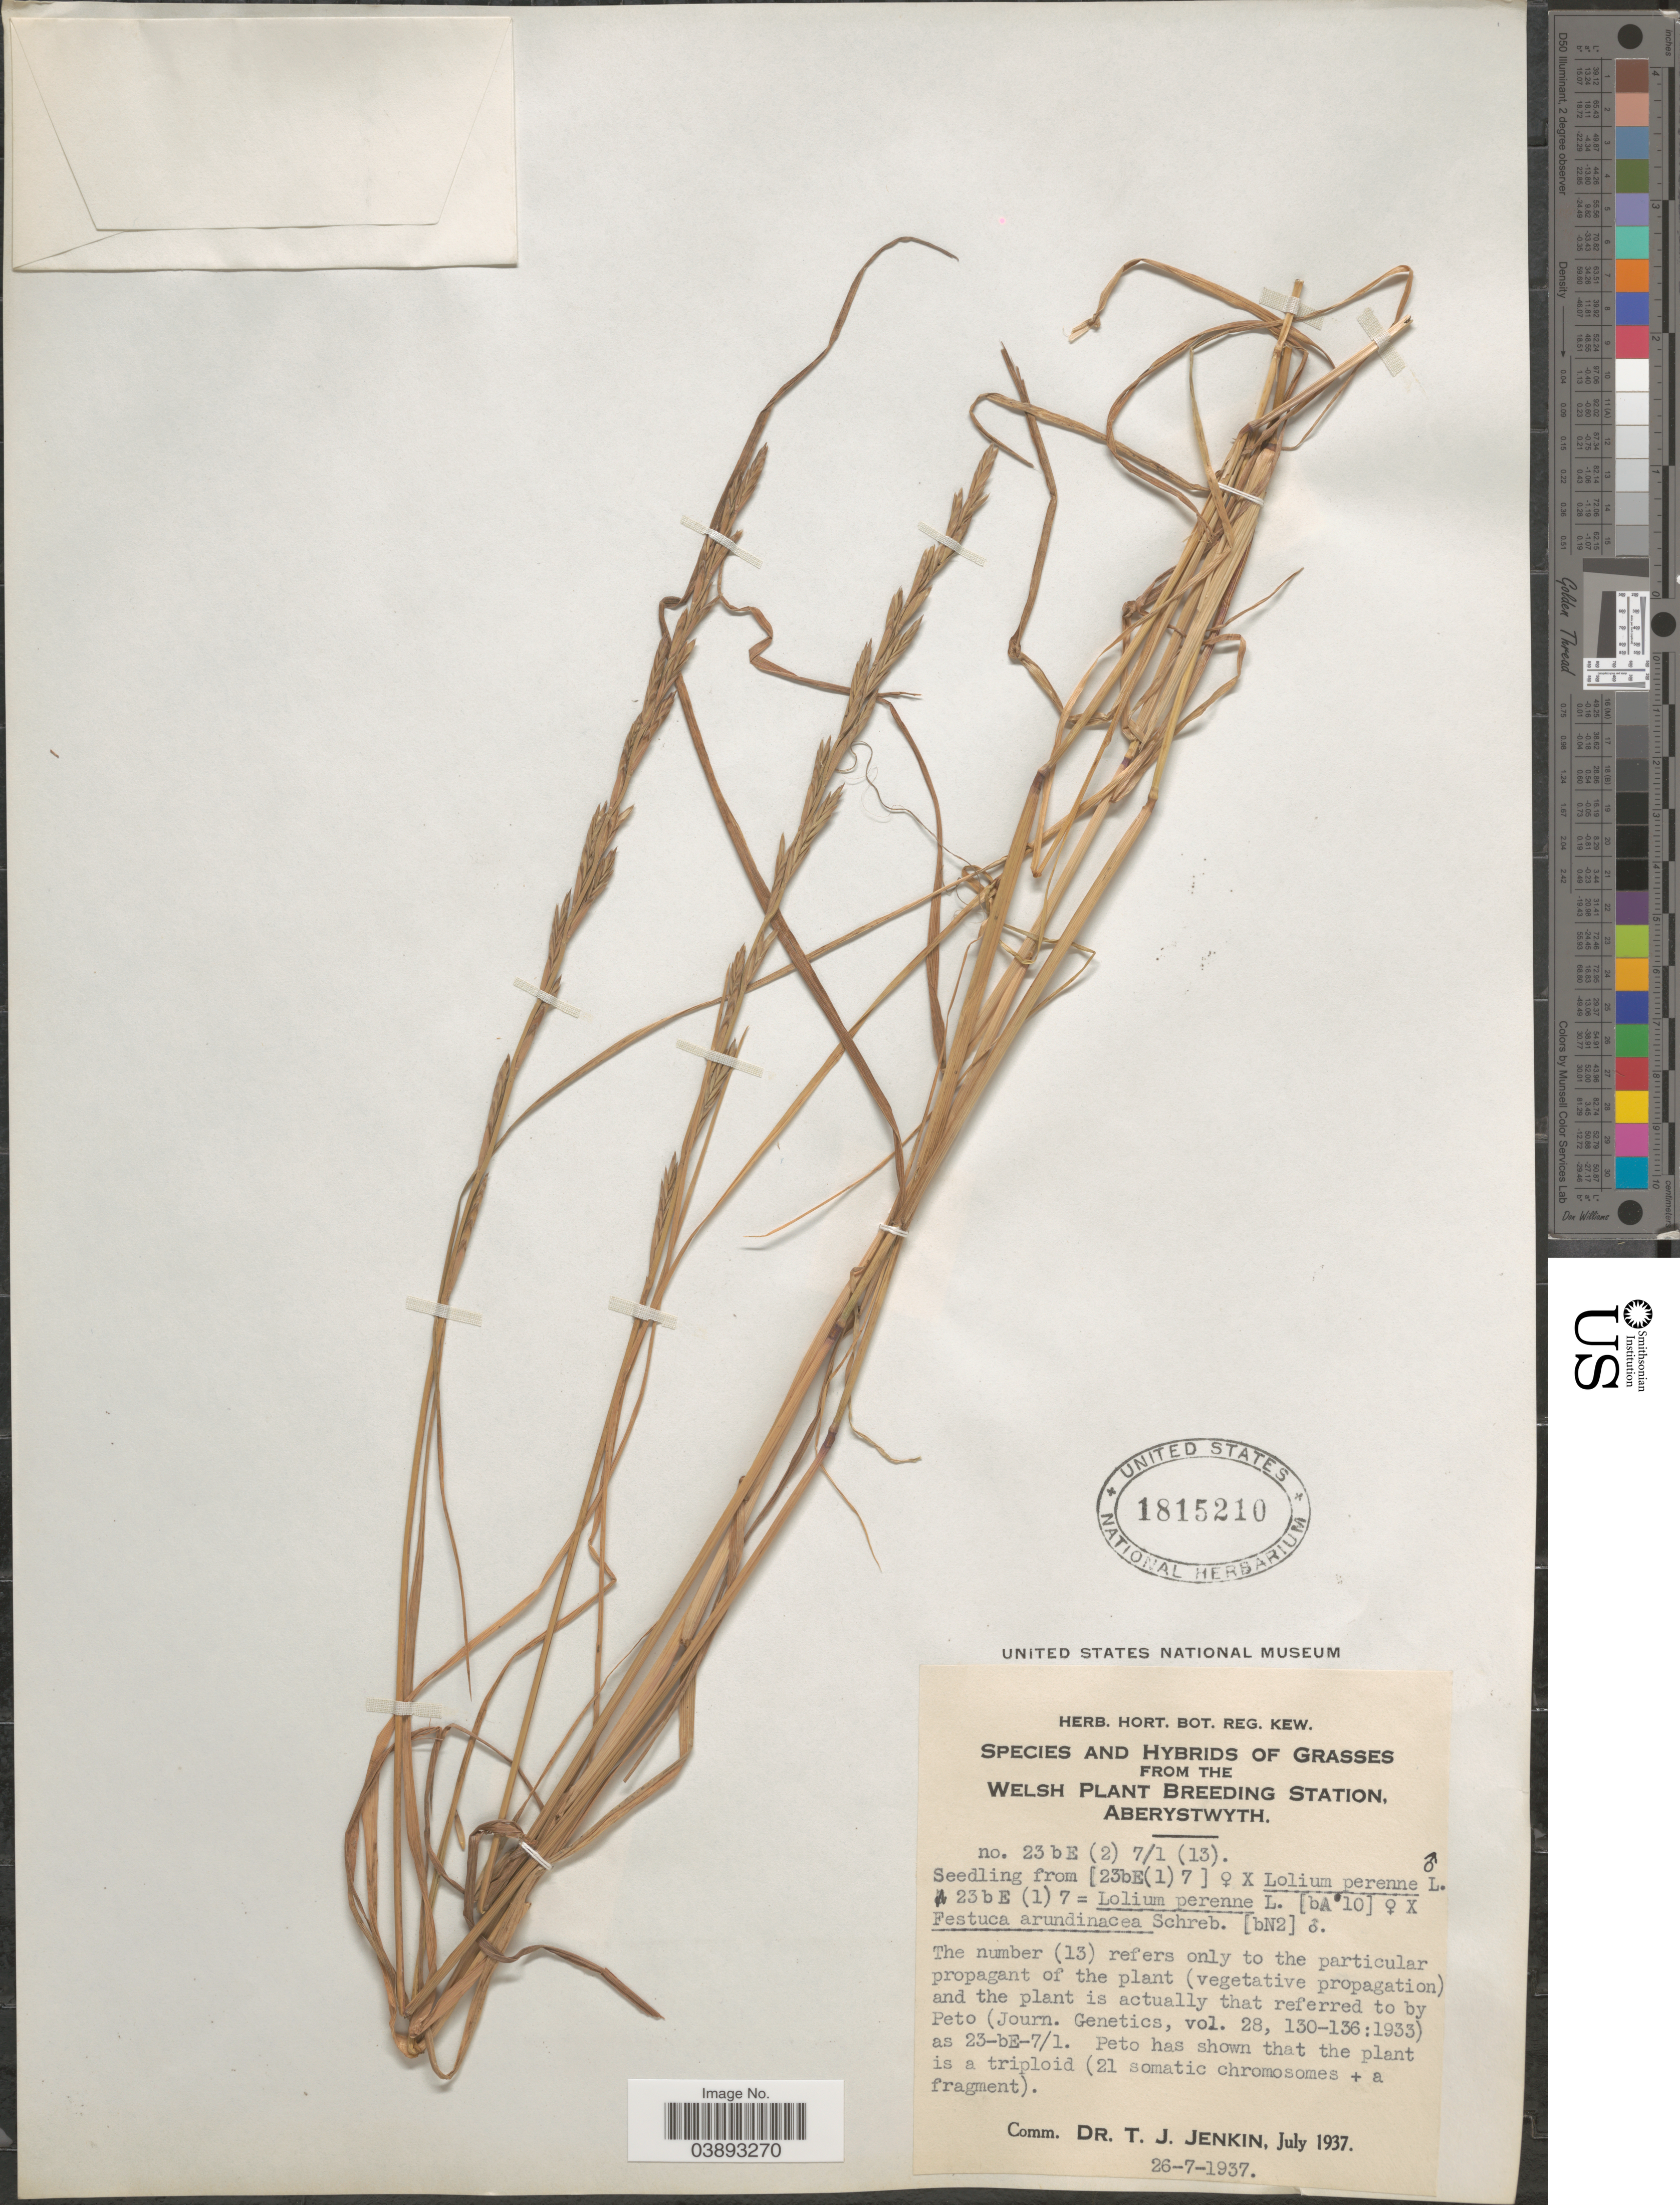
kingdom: Plantae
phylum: Tracheophyta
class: Liliopsida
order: Poales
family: Poaceae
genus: Lolium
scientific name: Lolium perenne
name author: L.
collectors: Ex herb. Hort. Bot. Reg. Kew.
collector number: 23 b E (2) 7/1 (13)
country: United Kingdom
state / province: Wales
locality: Welsh Plant Breeding Station, Aberystwyth.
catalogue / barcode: US 1815210